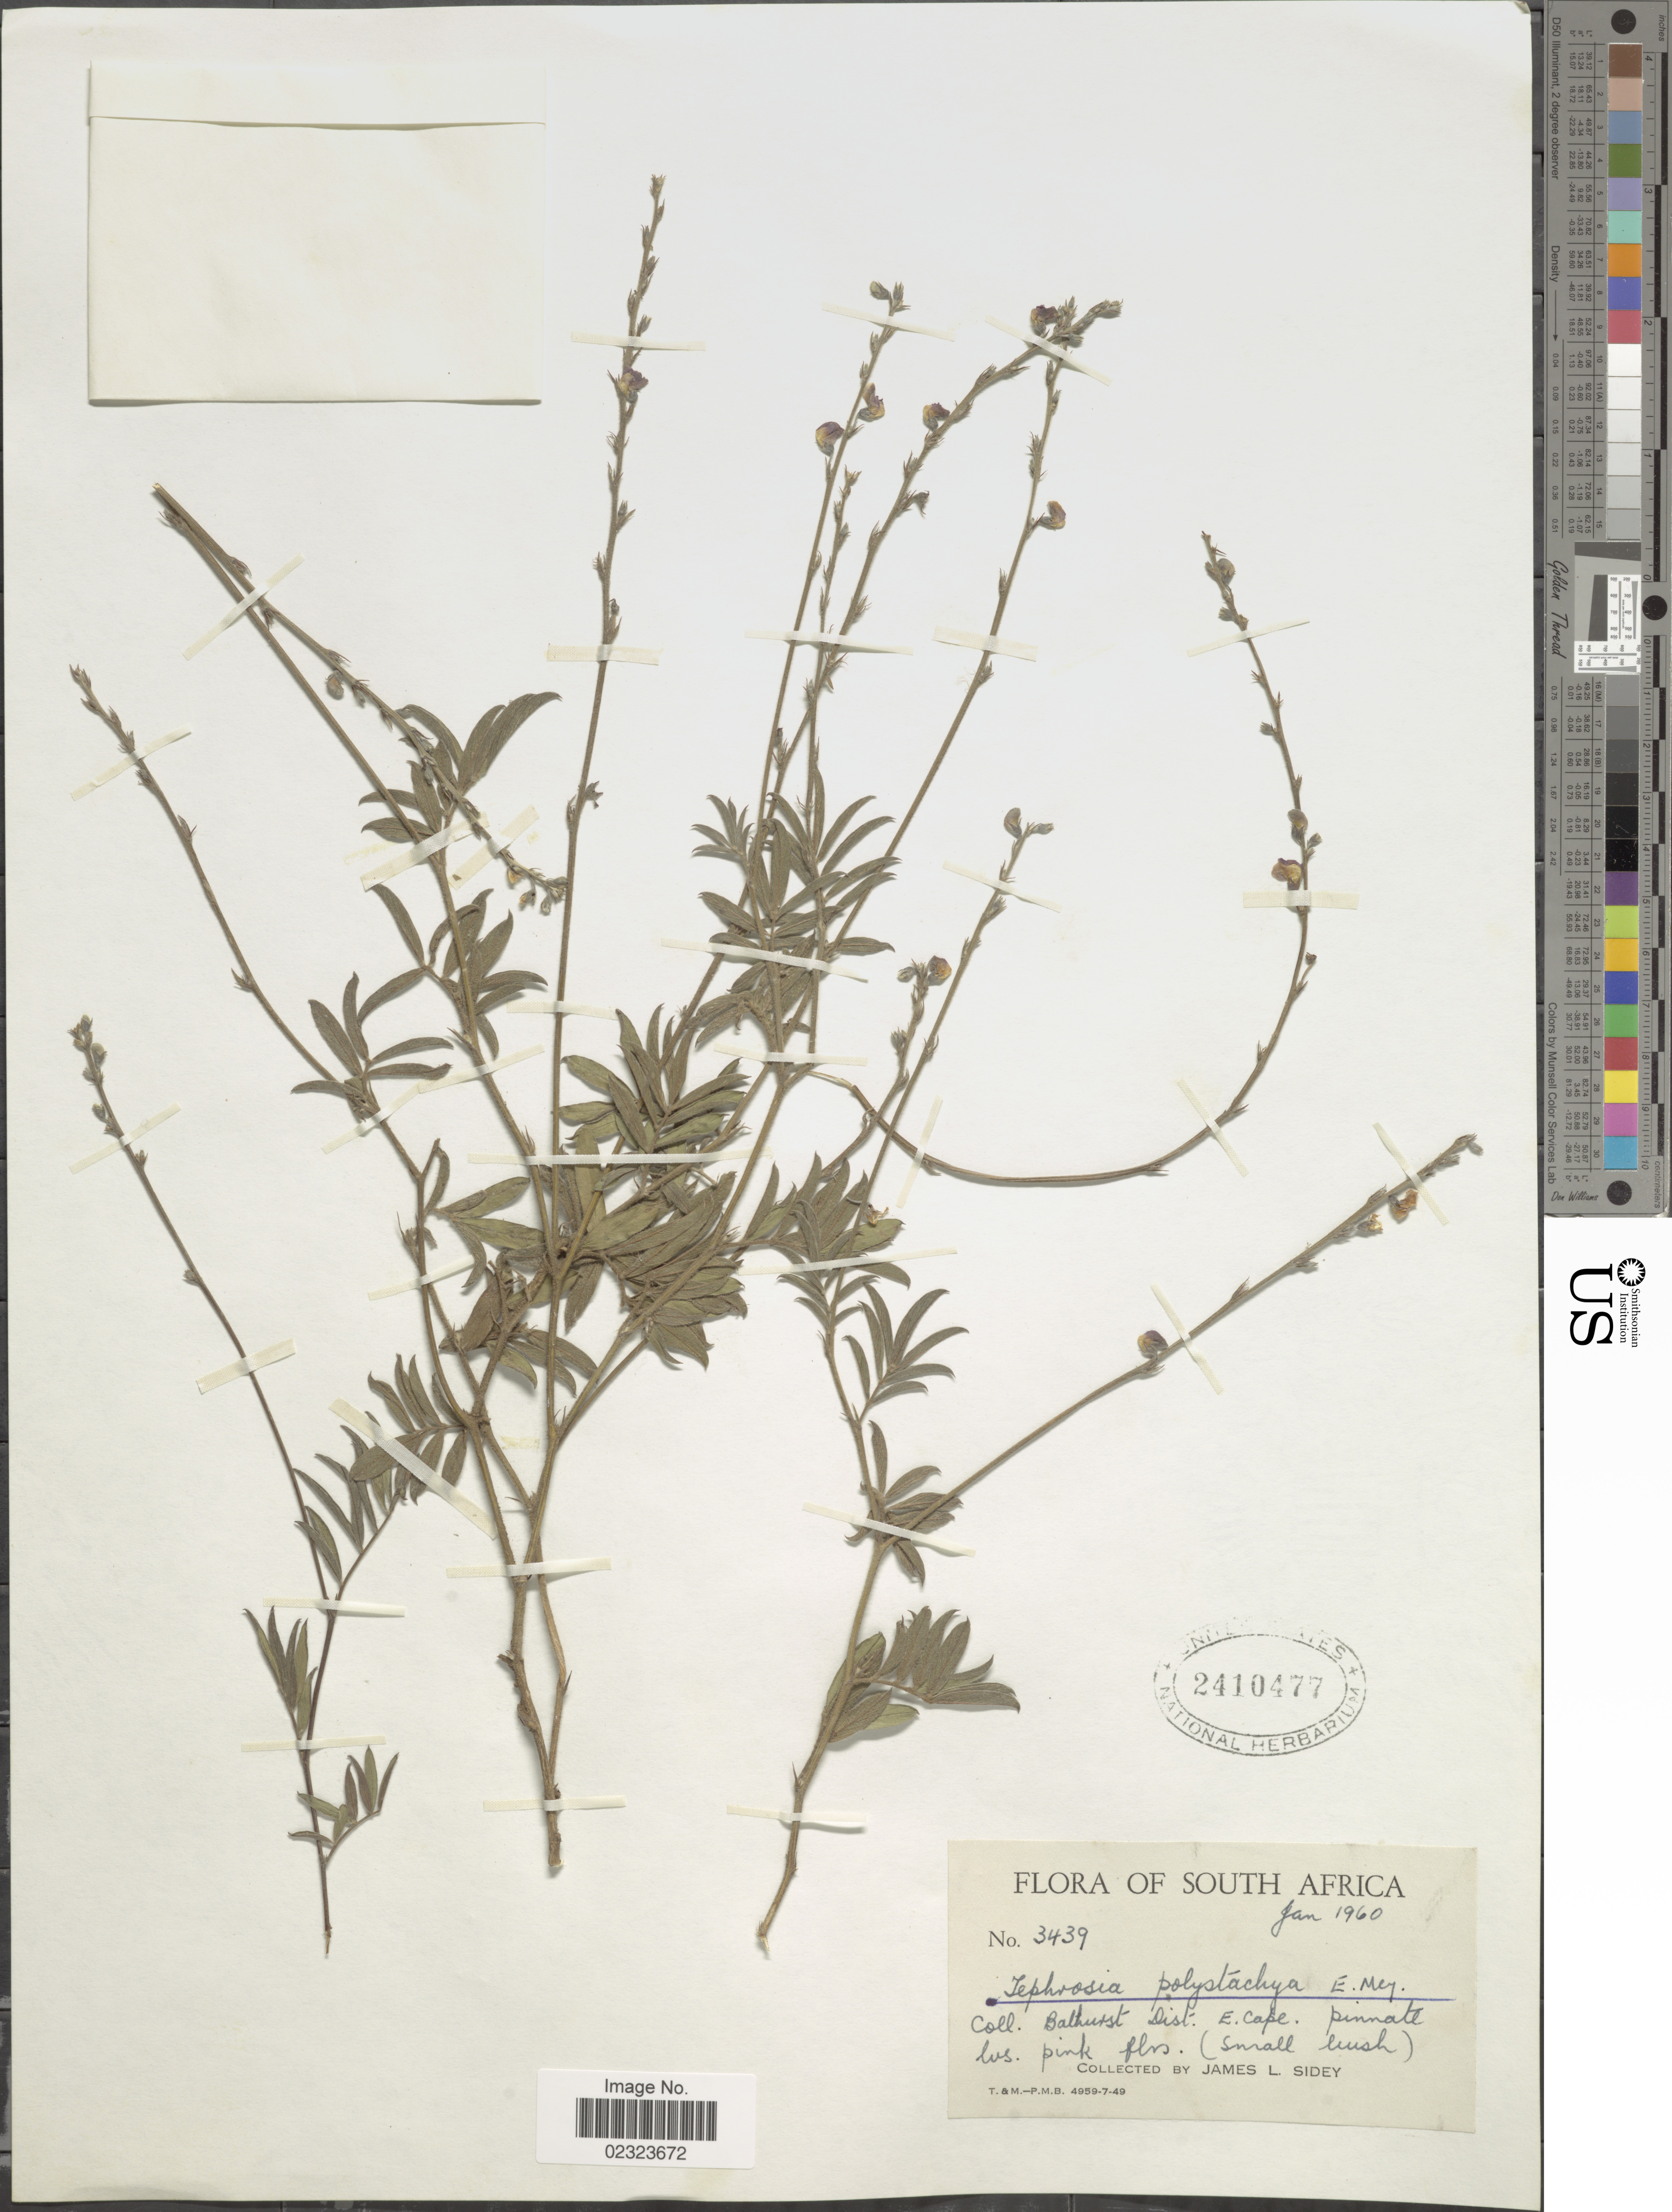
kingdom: Plantae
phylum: Tracheophyta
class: Magnoliopsida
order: Fabales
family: Fabaceae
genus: Tephrosia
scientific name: Tephrosia polystachya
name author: E. Mey.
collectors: J. L. Sidey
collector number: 3439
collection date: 1960-01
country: South Africa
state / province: Eastern Cape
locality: Bathurst Dist. E. Cape.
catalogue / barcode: US 2410477